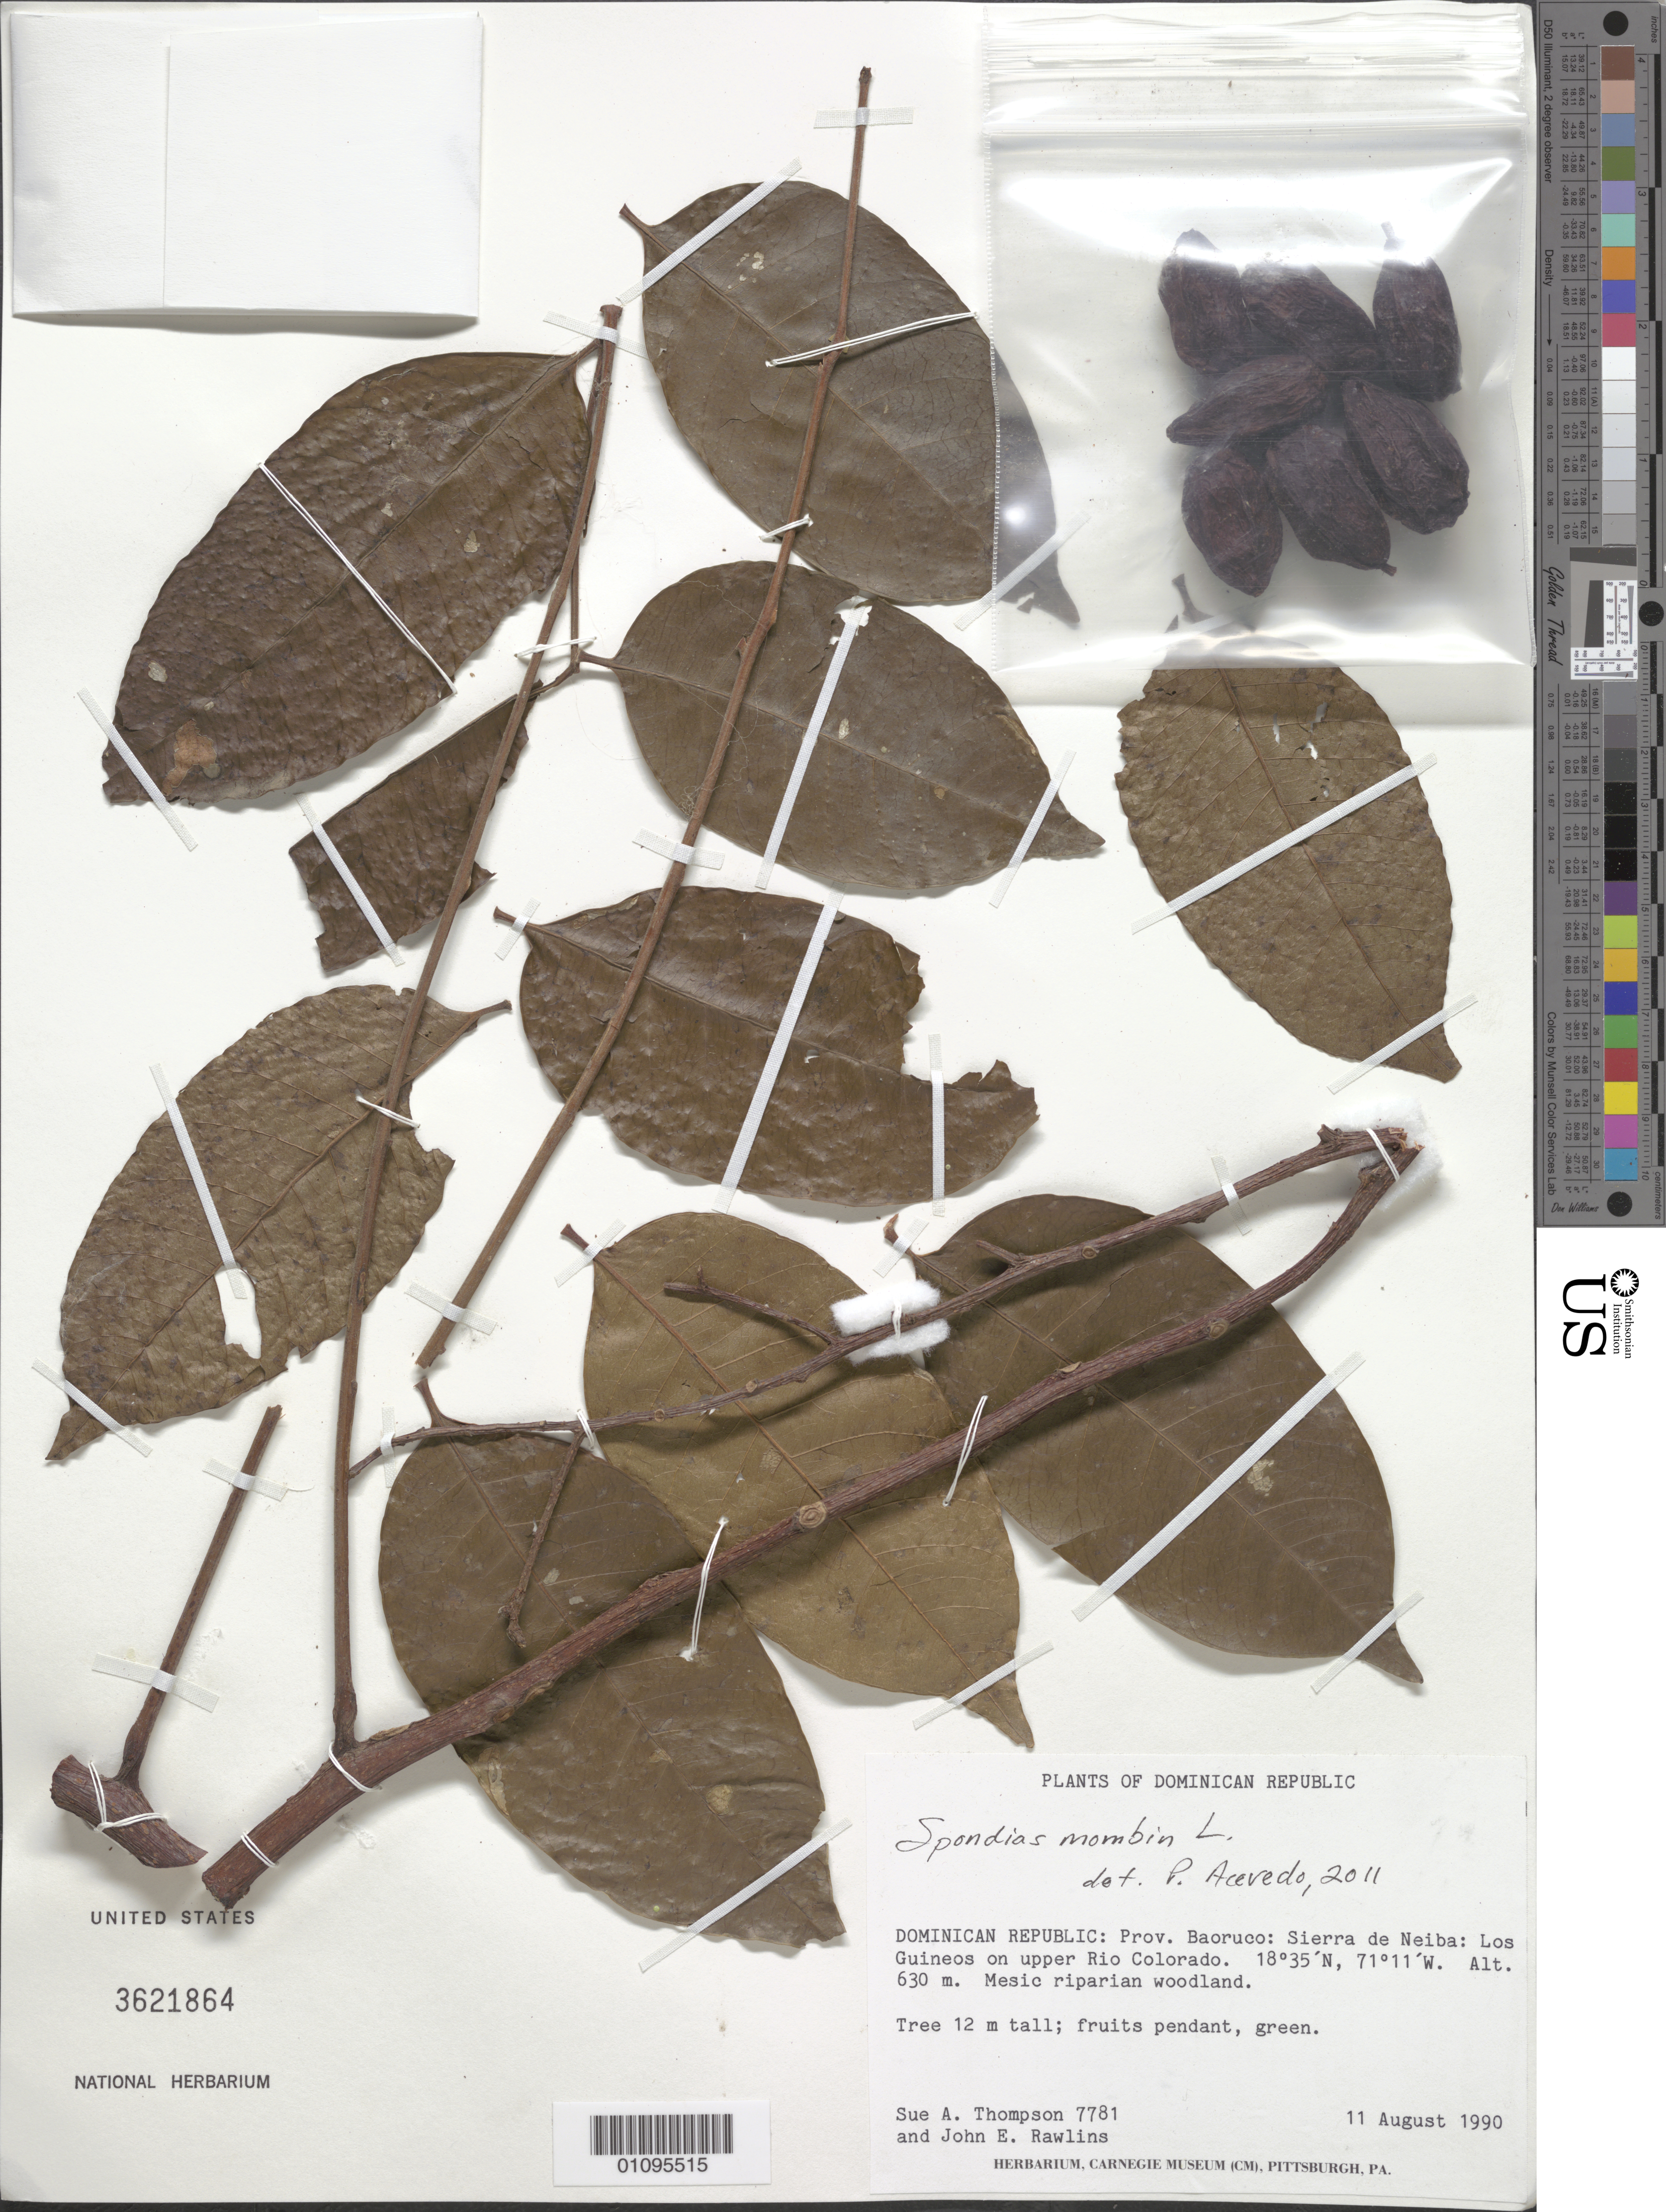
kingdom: Plantae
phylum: Tracheophyta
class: Magnoliopsida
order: Sapindales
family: Anacardiaceae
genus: Spondias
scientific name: Spondias mombin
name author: L.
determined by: Strong, M. T., (US), Smithsonian Institution - National Museum of Natural History (UNITED STATES)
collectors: S. A. Thompson & J. Rawlins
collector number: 7781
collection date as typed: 11 Aug 1990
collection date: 1990-08-11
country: Dominican Republic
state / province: Baoruco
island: Hispaniola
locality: Sierra de Neiba; Los Guineos on upper Rio Colorado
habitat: Mesic riparian woodland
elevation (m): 630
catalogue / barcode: US 3621864